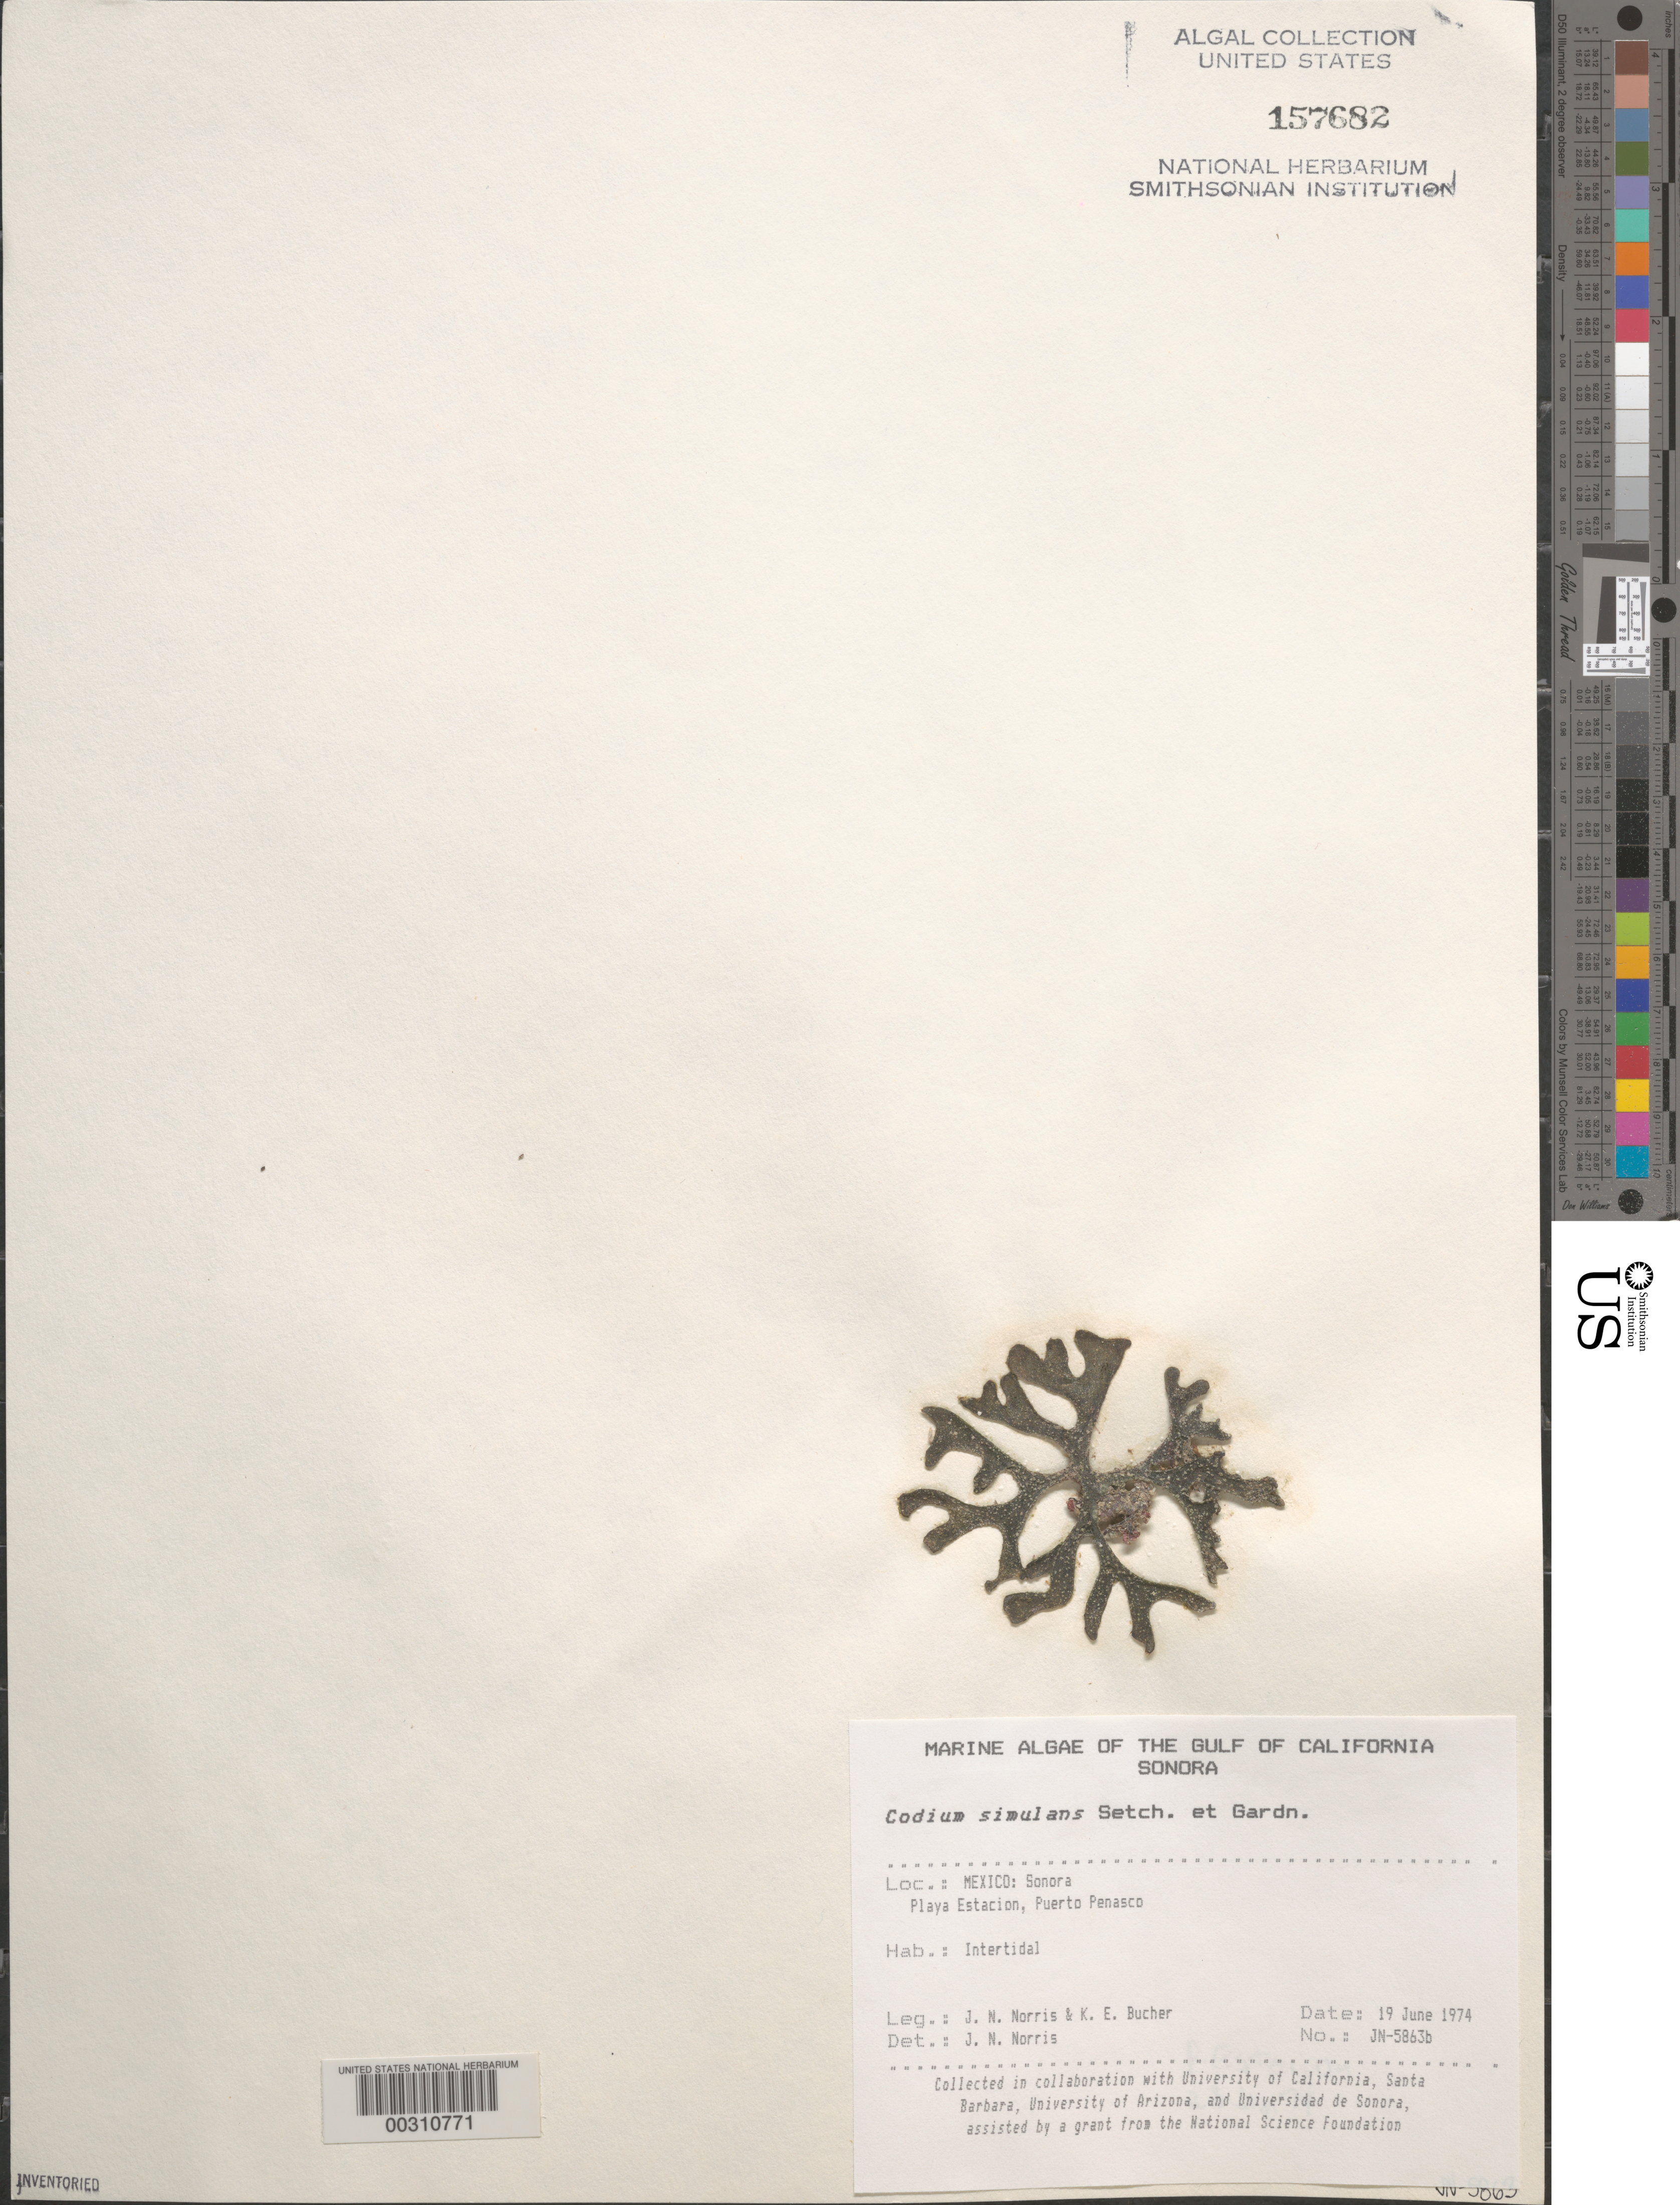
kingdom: Plantae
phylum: Chlorophyta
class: Ulvophyceae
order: Bryopsidales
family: Codiaceae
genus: Codium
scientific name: Codium simulans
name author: Setch. & N.L. Gardner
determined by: Norris, James N.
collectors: J. N. Norris & K. E. Bucher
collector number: JN-5863b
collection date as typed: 19 Jun 1974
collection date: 1974-06-19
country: Mexico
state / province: Sonora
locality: Playa Estacion, Puerto Penasco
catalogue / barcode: US 157682